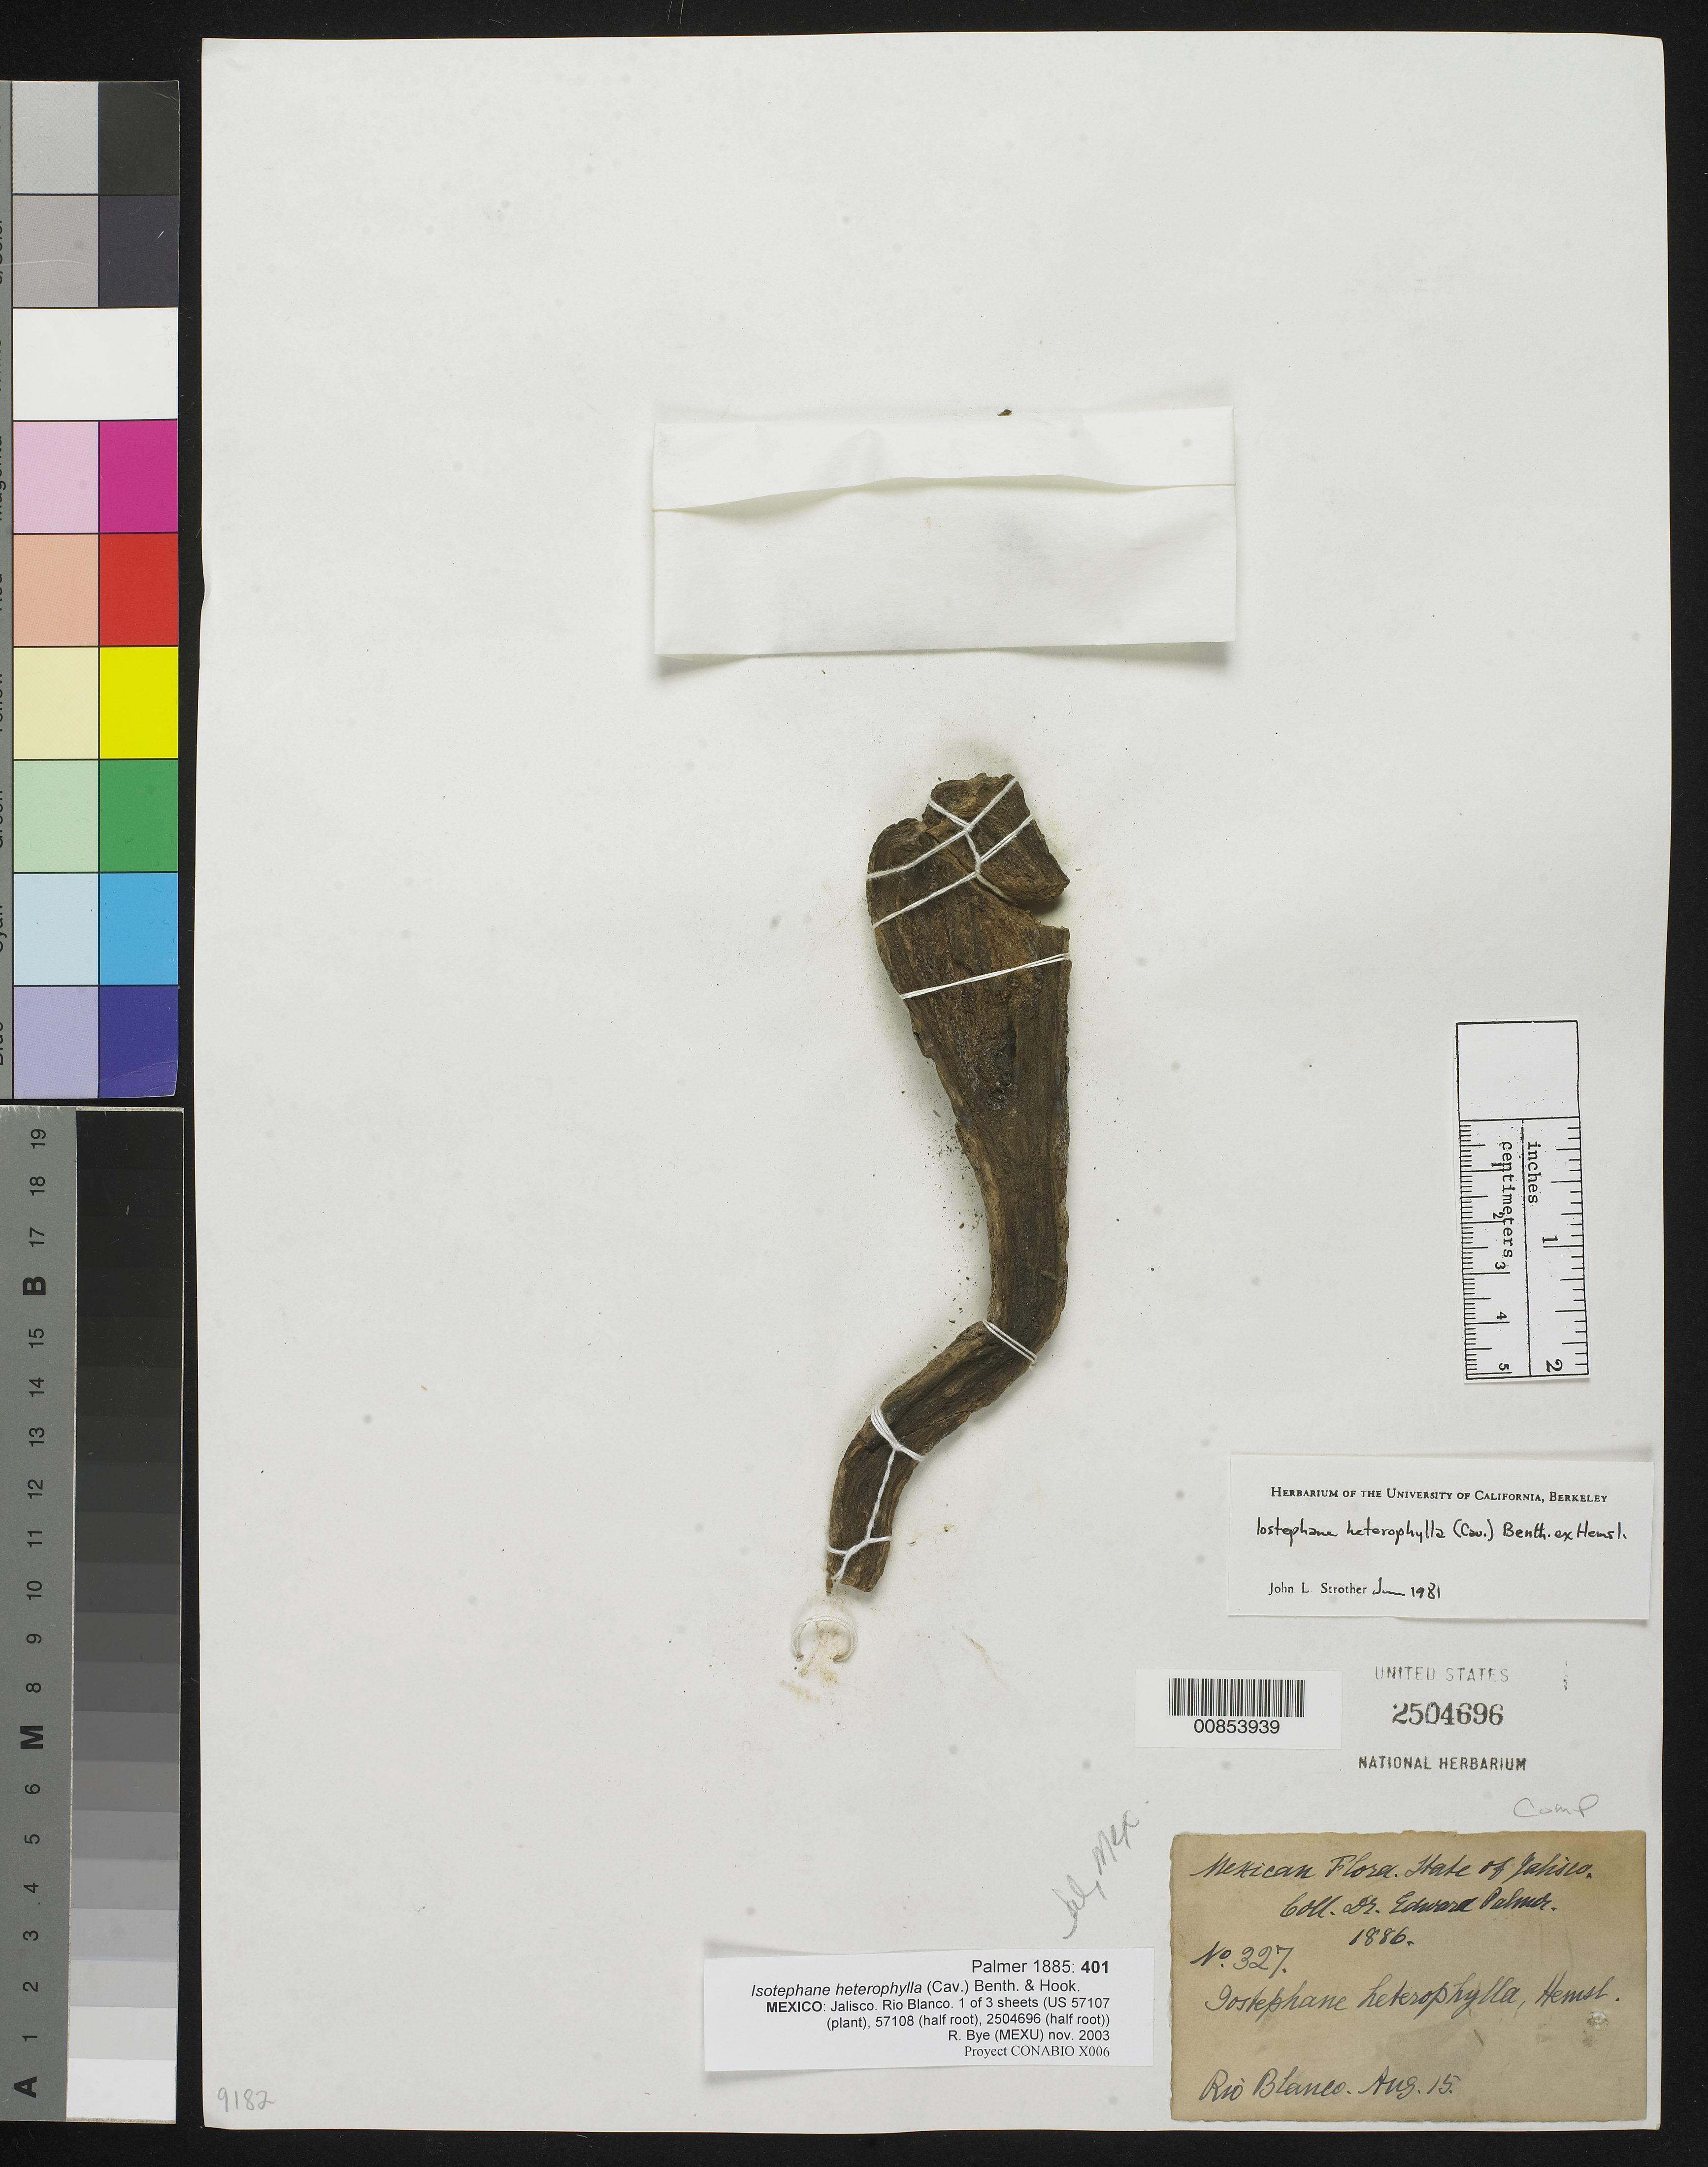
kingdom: Plantae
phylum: Tracheophyta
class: Magnoliopsida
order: Asterales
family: Asteraceae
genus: Iostephane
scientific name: Iostephane heterophylla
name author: (Cav.) Benth. ex Hemsl.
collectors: E. Palmer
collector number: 327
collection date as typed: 15 Aug 1886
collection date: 1886-08-15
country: Mexico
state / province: Jalisco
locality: Río Blanco, Jalisco.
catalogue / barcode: US 2504696